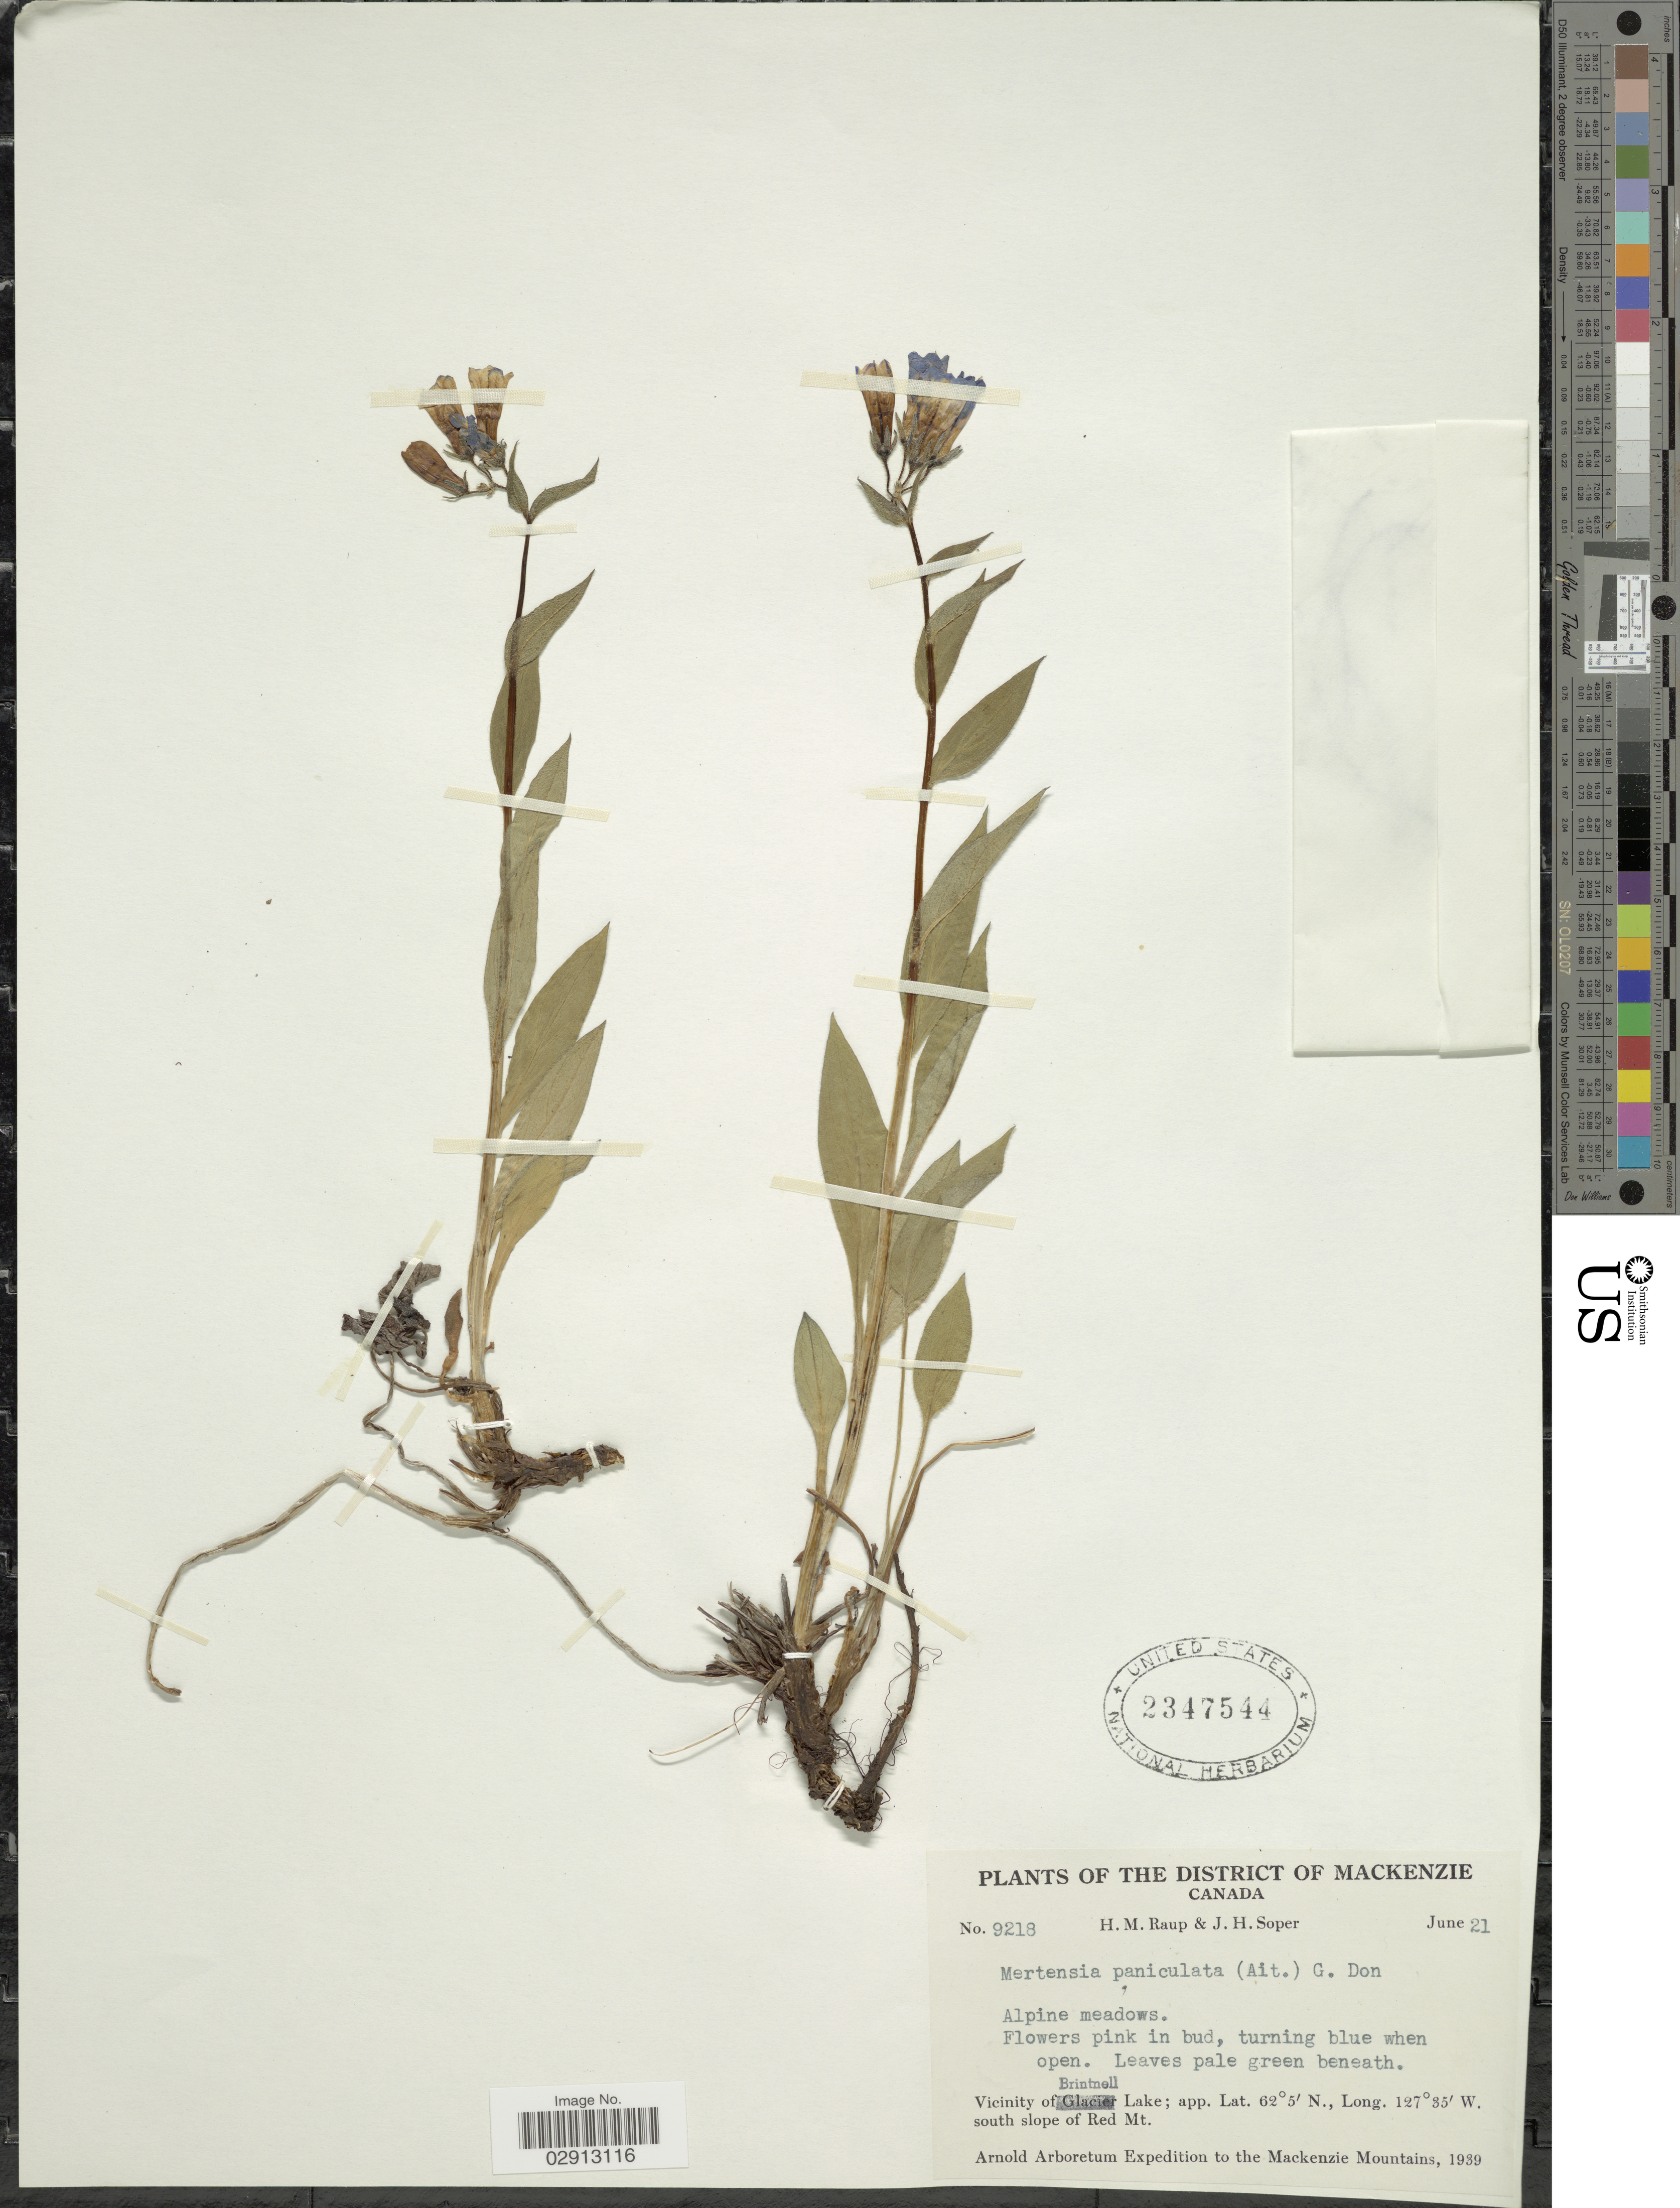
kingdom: Plantae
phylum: Tracheophyta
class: Magnoliopsida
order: Boraginales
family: Boraginaceae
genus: Mertensia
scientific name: Mertensia paniculata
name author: (Aiton) G. Don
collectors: H. Raup & J. H. Soper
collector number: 9218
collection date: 1939-06-21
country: Canada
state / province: Alberta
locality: The District of Mackenzie Cananda. Vicinity of Brintnell Lake. South slope of Red Mt.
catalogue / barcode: US 2347544